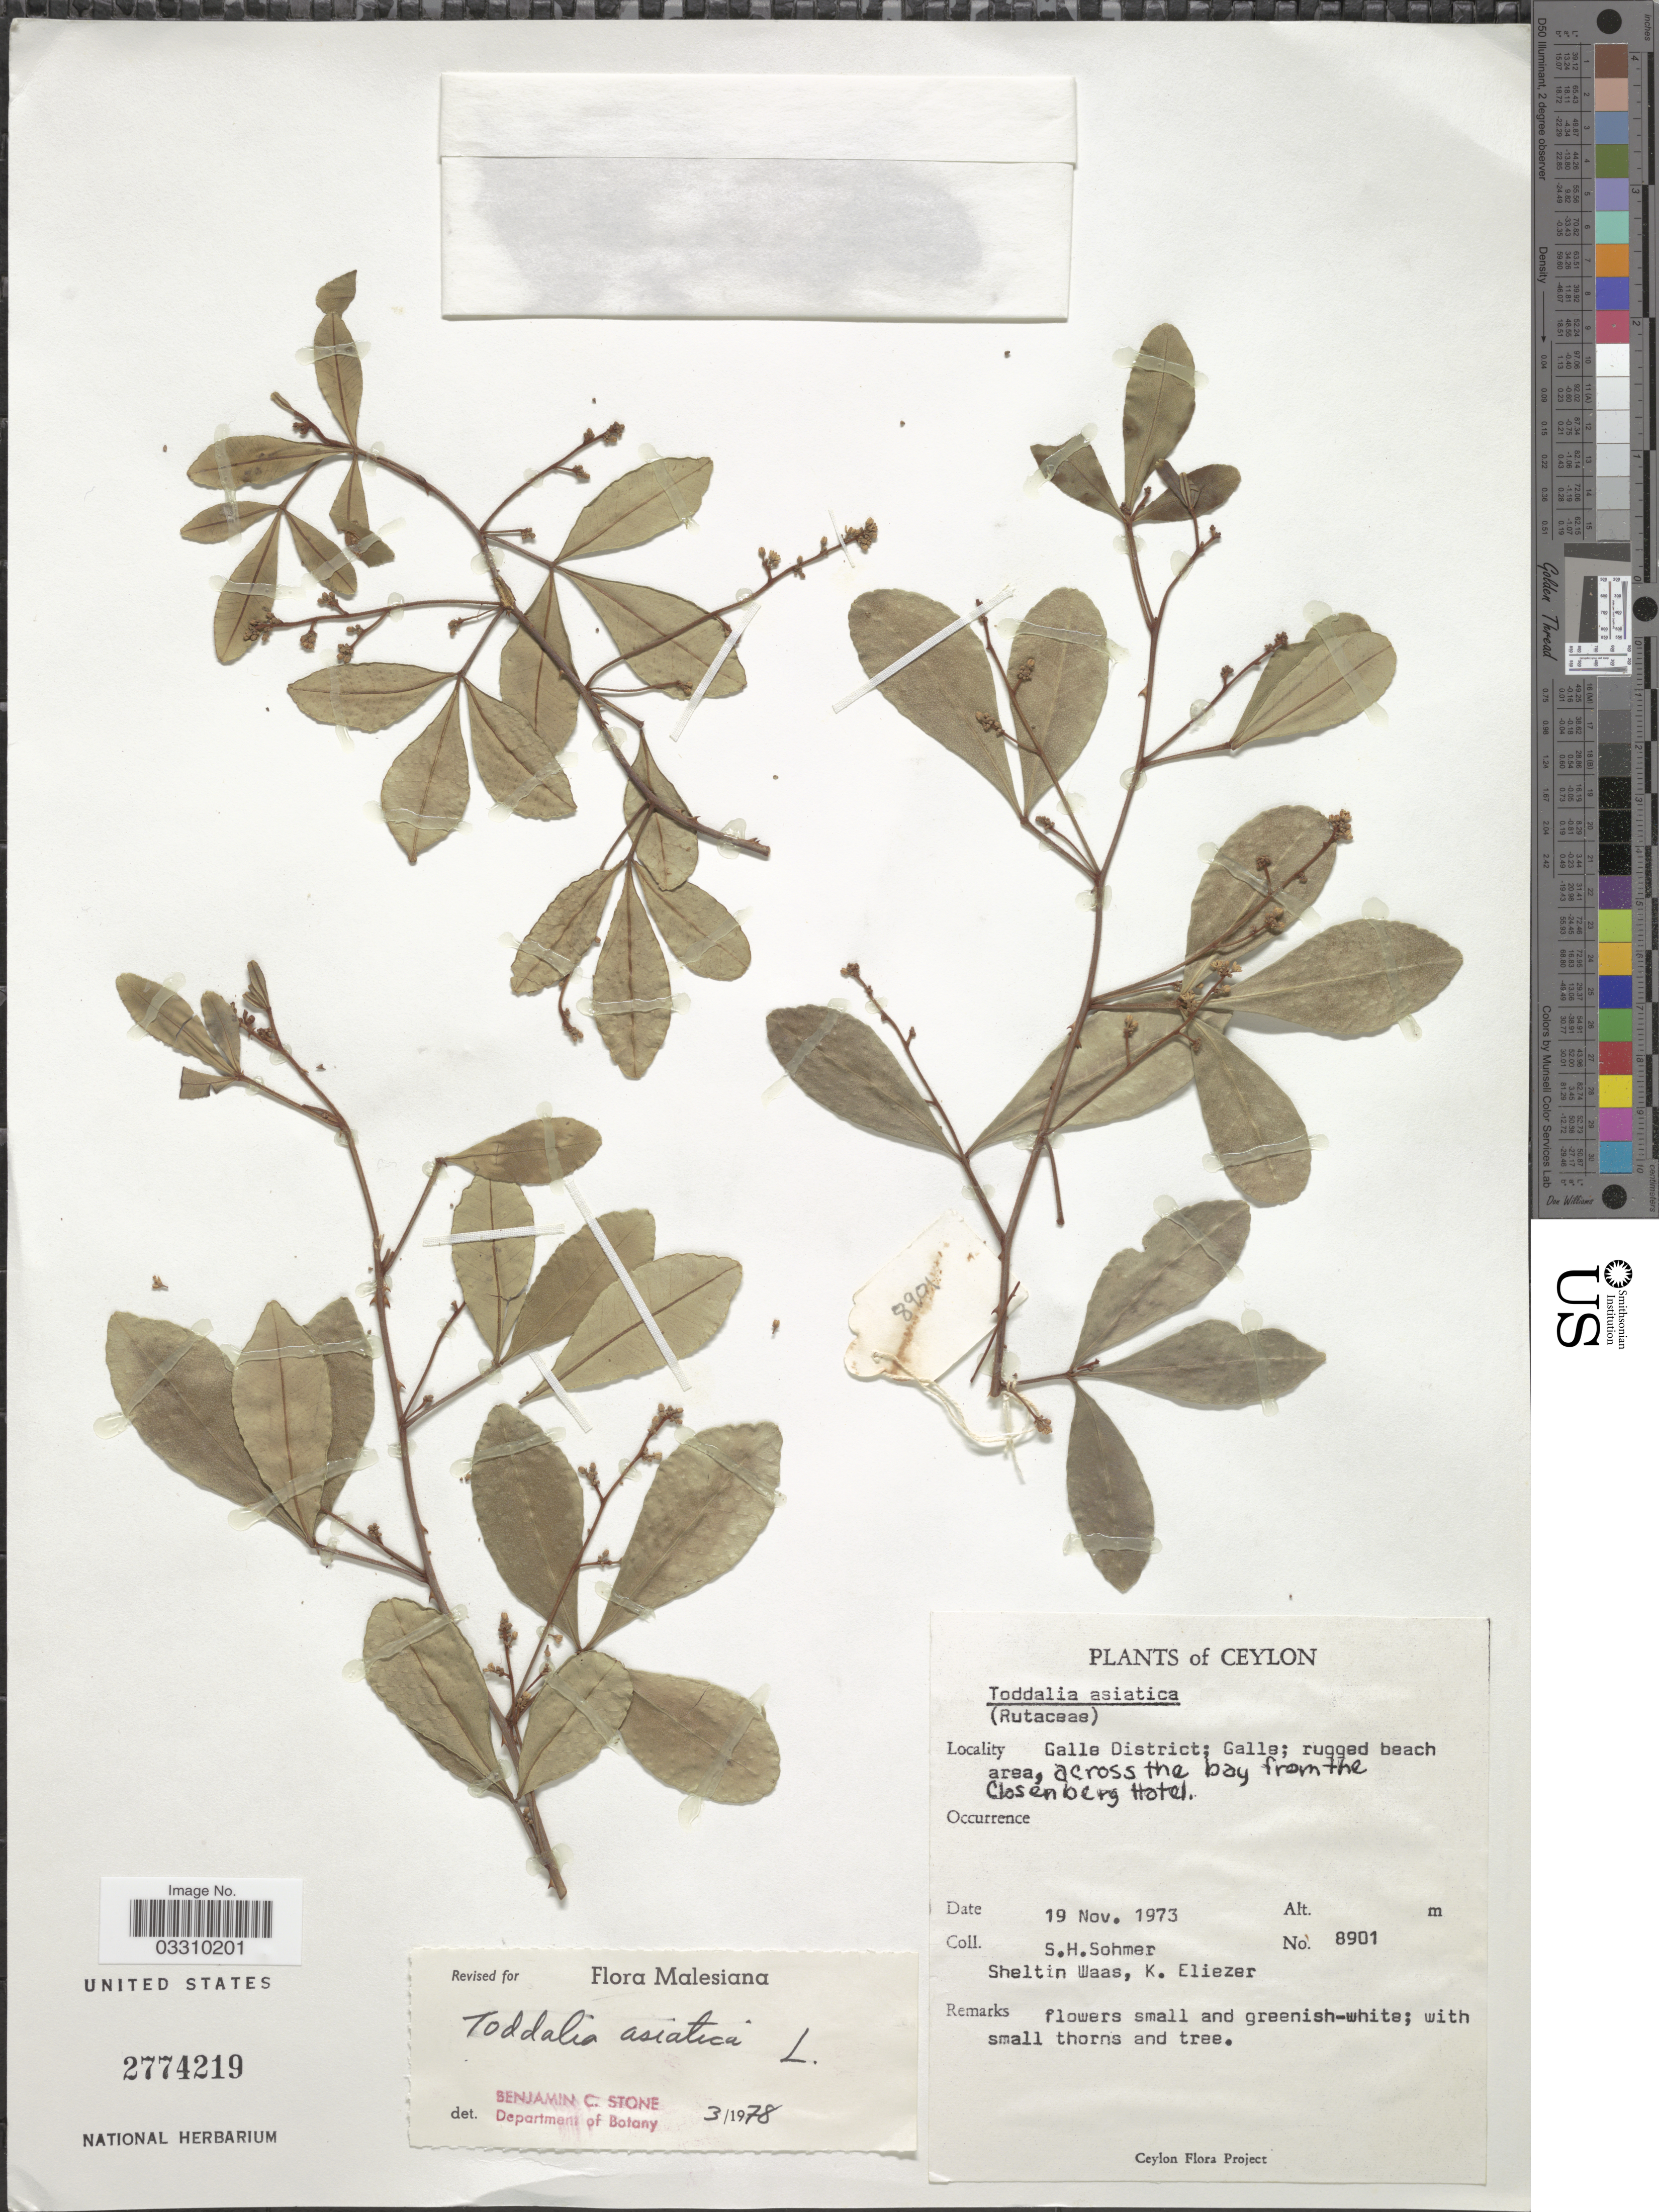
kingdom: Plantae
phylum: Tracheophyta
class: Magnoliopsida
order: Sapindales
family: Rutaceae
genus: Zanthoxylum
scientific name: Zanthoxylum asiaticum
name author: (L.) Appelhans et al.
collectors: S. H. Sohmer, S. Waas & K. Eliezer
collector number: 8901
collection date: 1973-11-19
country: Sri Lanka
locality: Ceylon. Galle District; rugged beach area, across the bay from the Closenberg Hotel.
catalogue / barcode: US 2774219